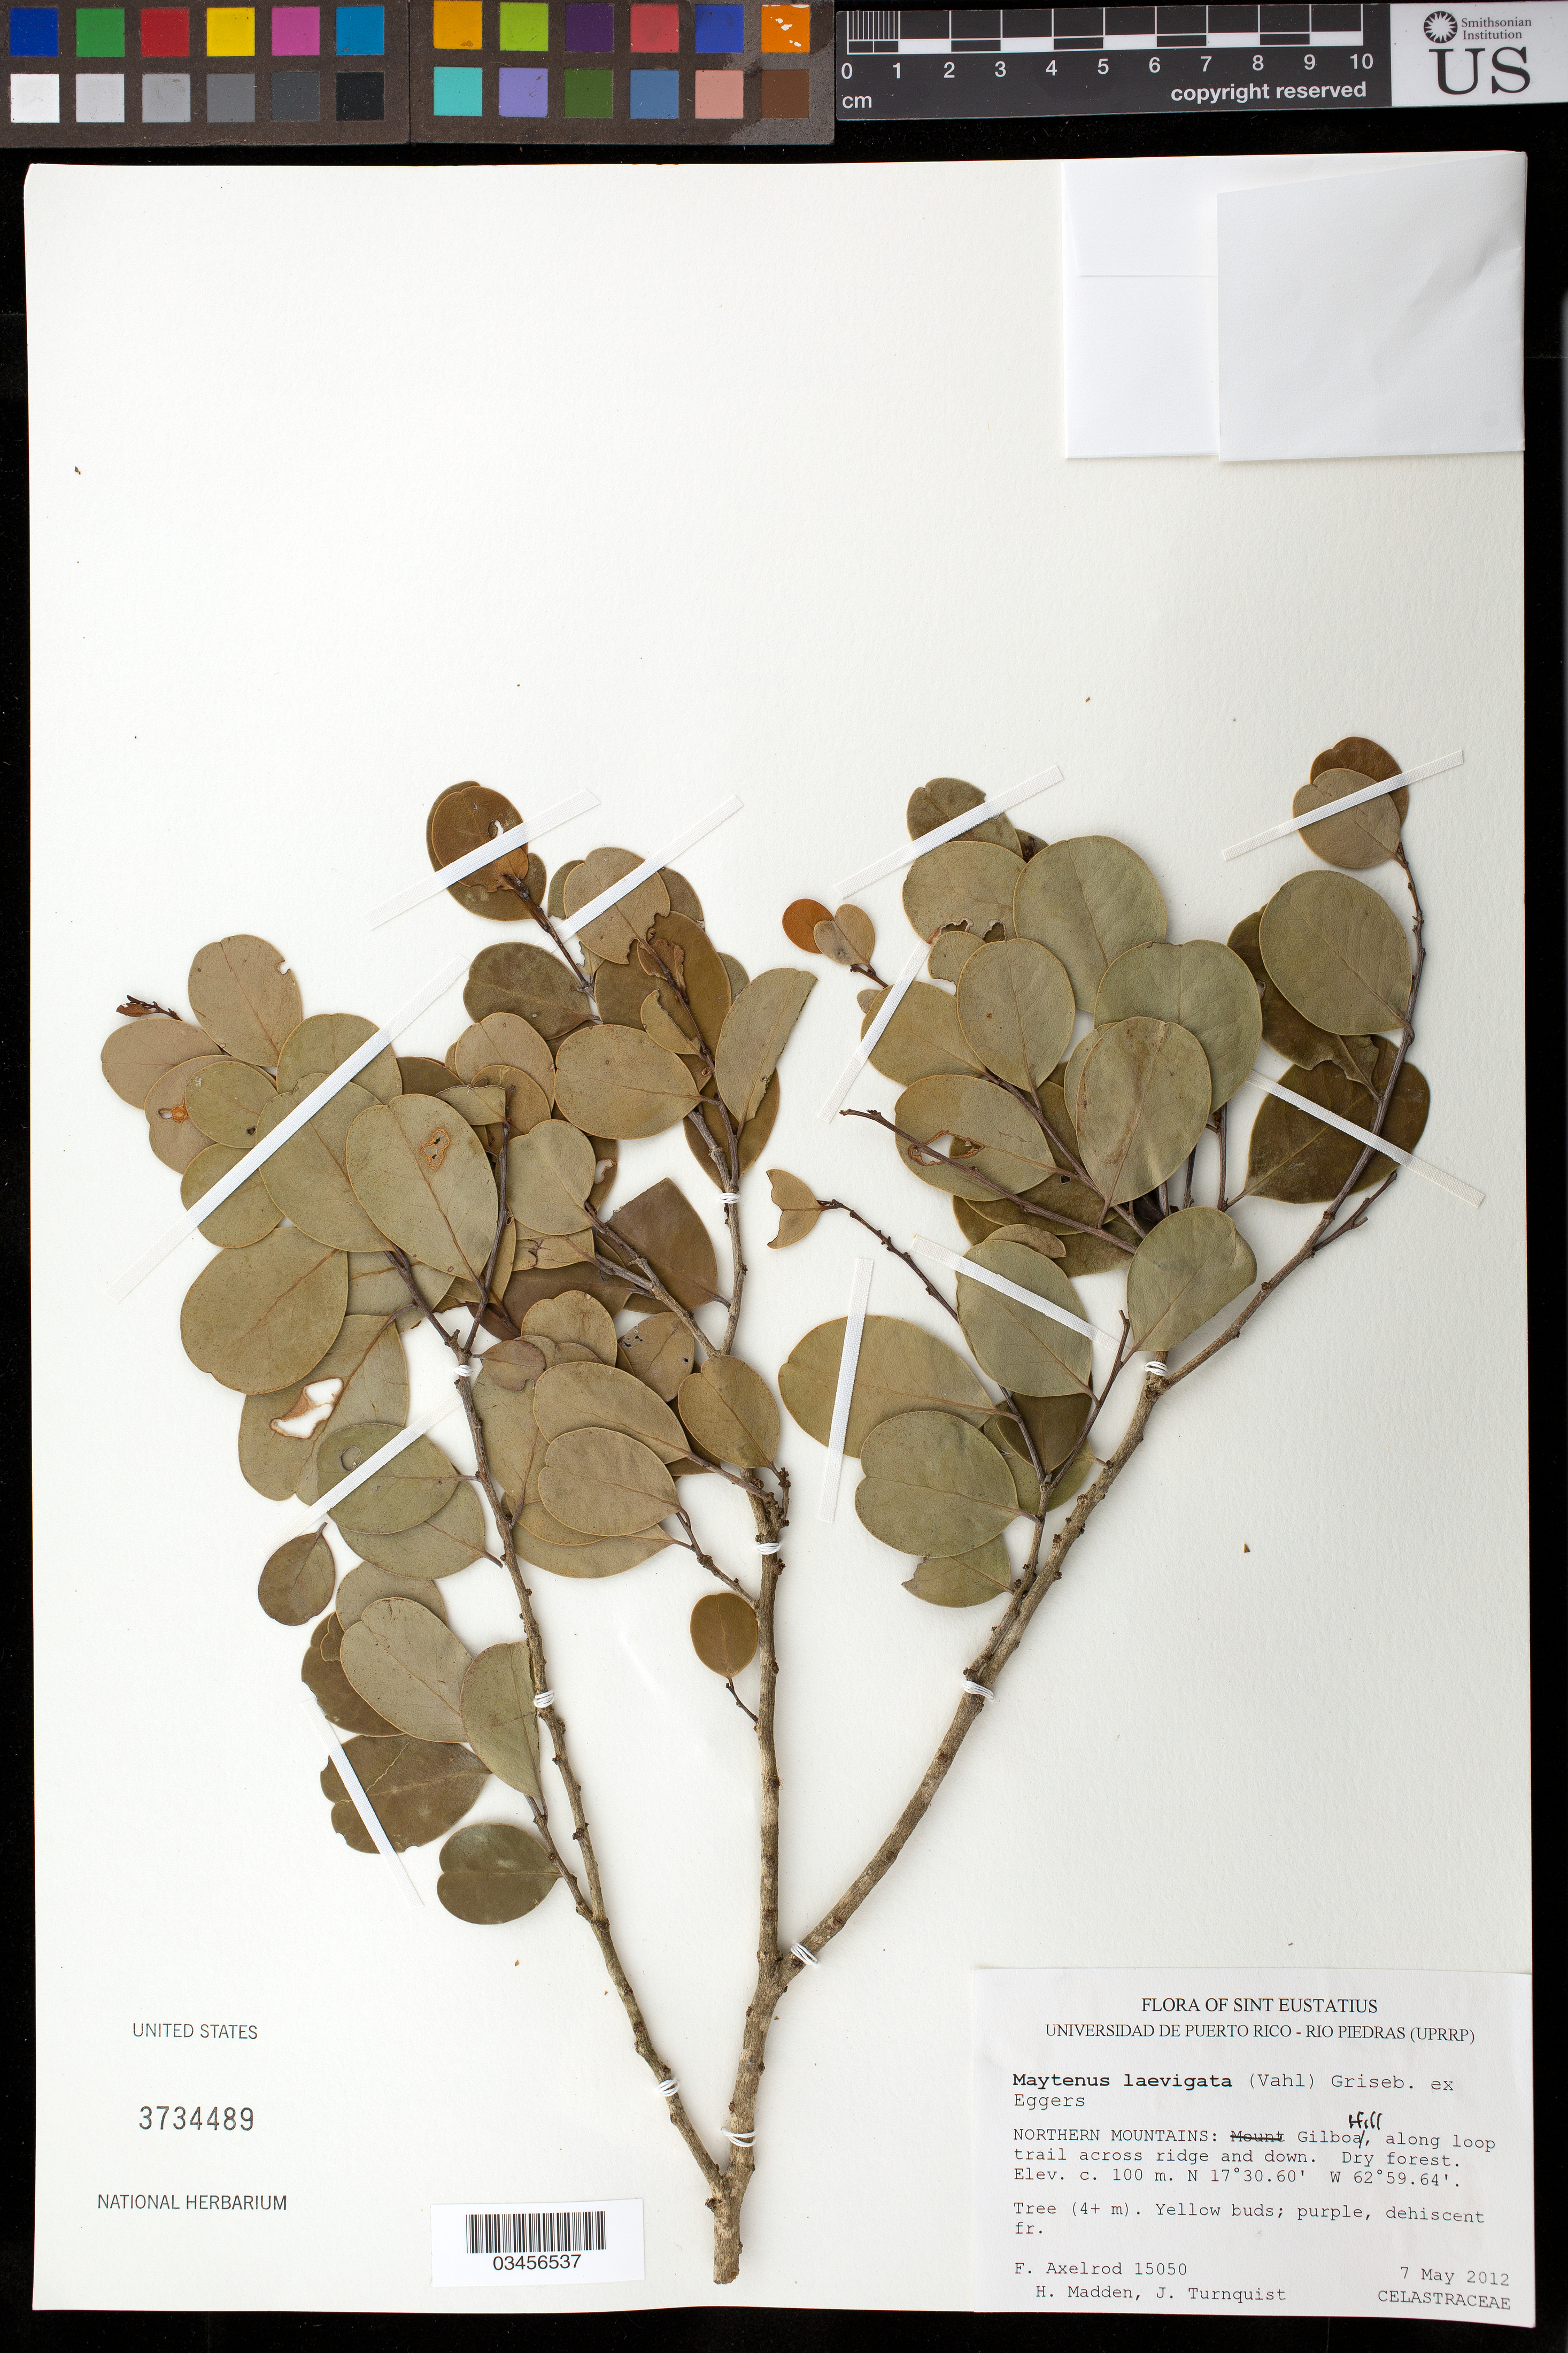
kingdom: Plantae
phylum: Tracheophyta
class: Magnoliopsida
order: Celastrales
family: Celastraceae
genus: Maytenus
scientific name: Maytenus laevigatus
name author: (Vahl) Griseb. ex Eggers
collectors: F. S. Axelrod, H. Madden & J. Turnquist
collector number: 15050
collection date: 2012-05-07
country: Netherlands Antilles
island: Sint Eustatius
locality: Northern Mountains: Gilboa Hill, along loop trail across ridge and down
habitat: Dry forest, along trail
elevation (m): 100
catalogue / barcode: US 3734489